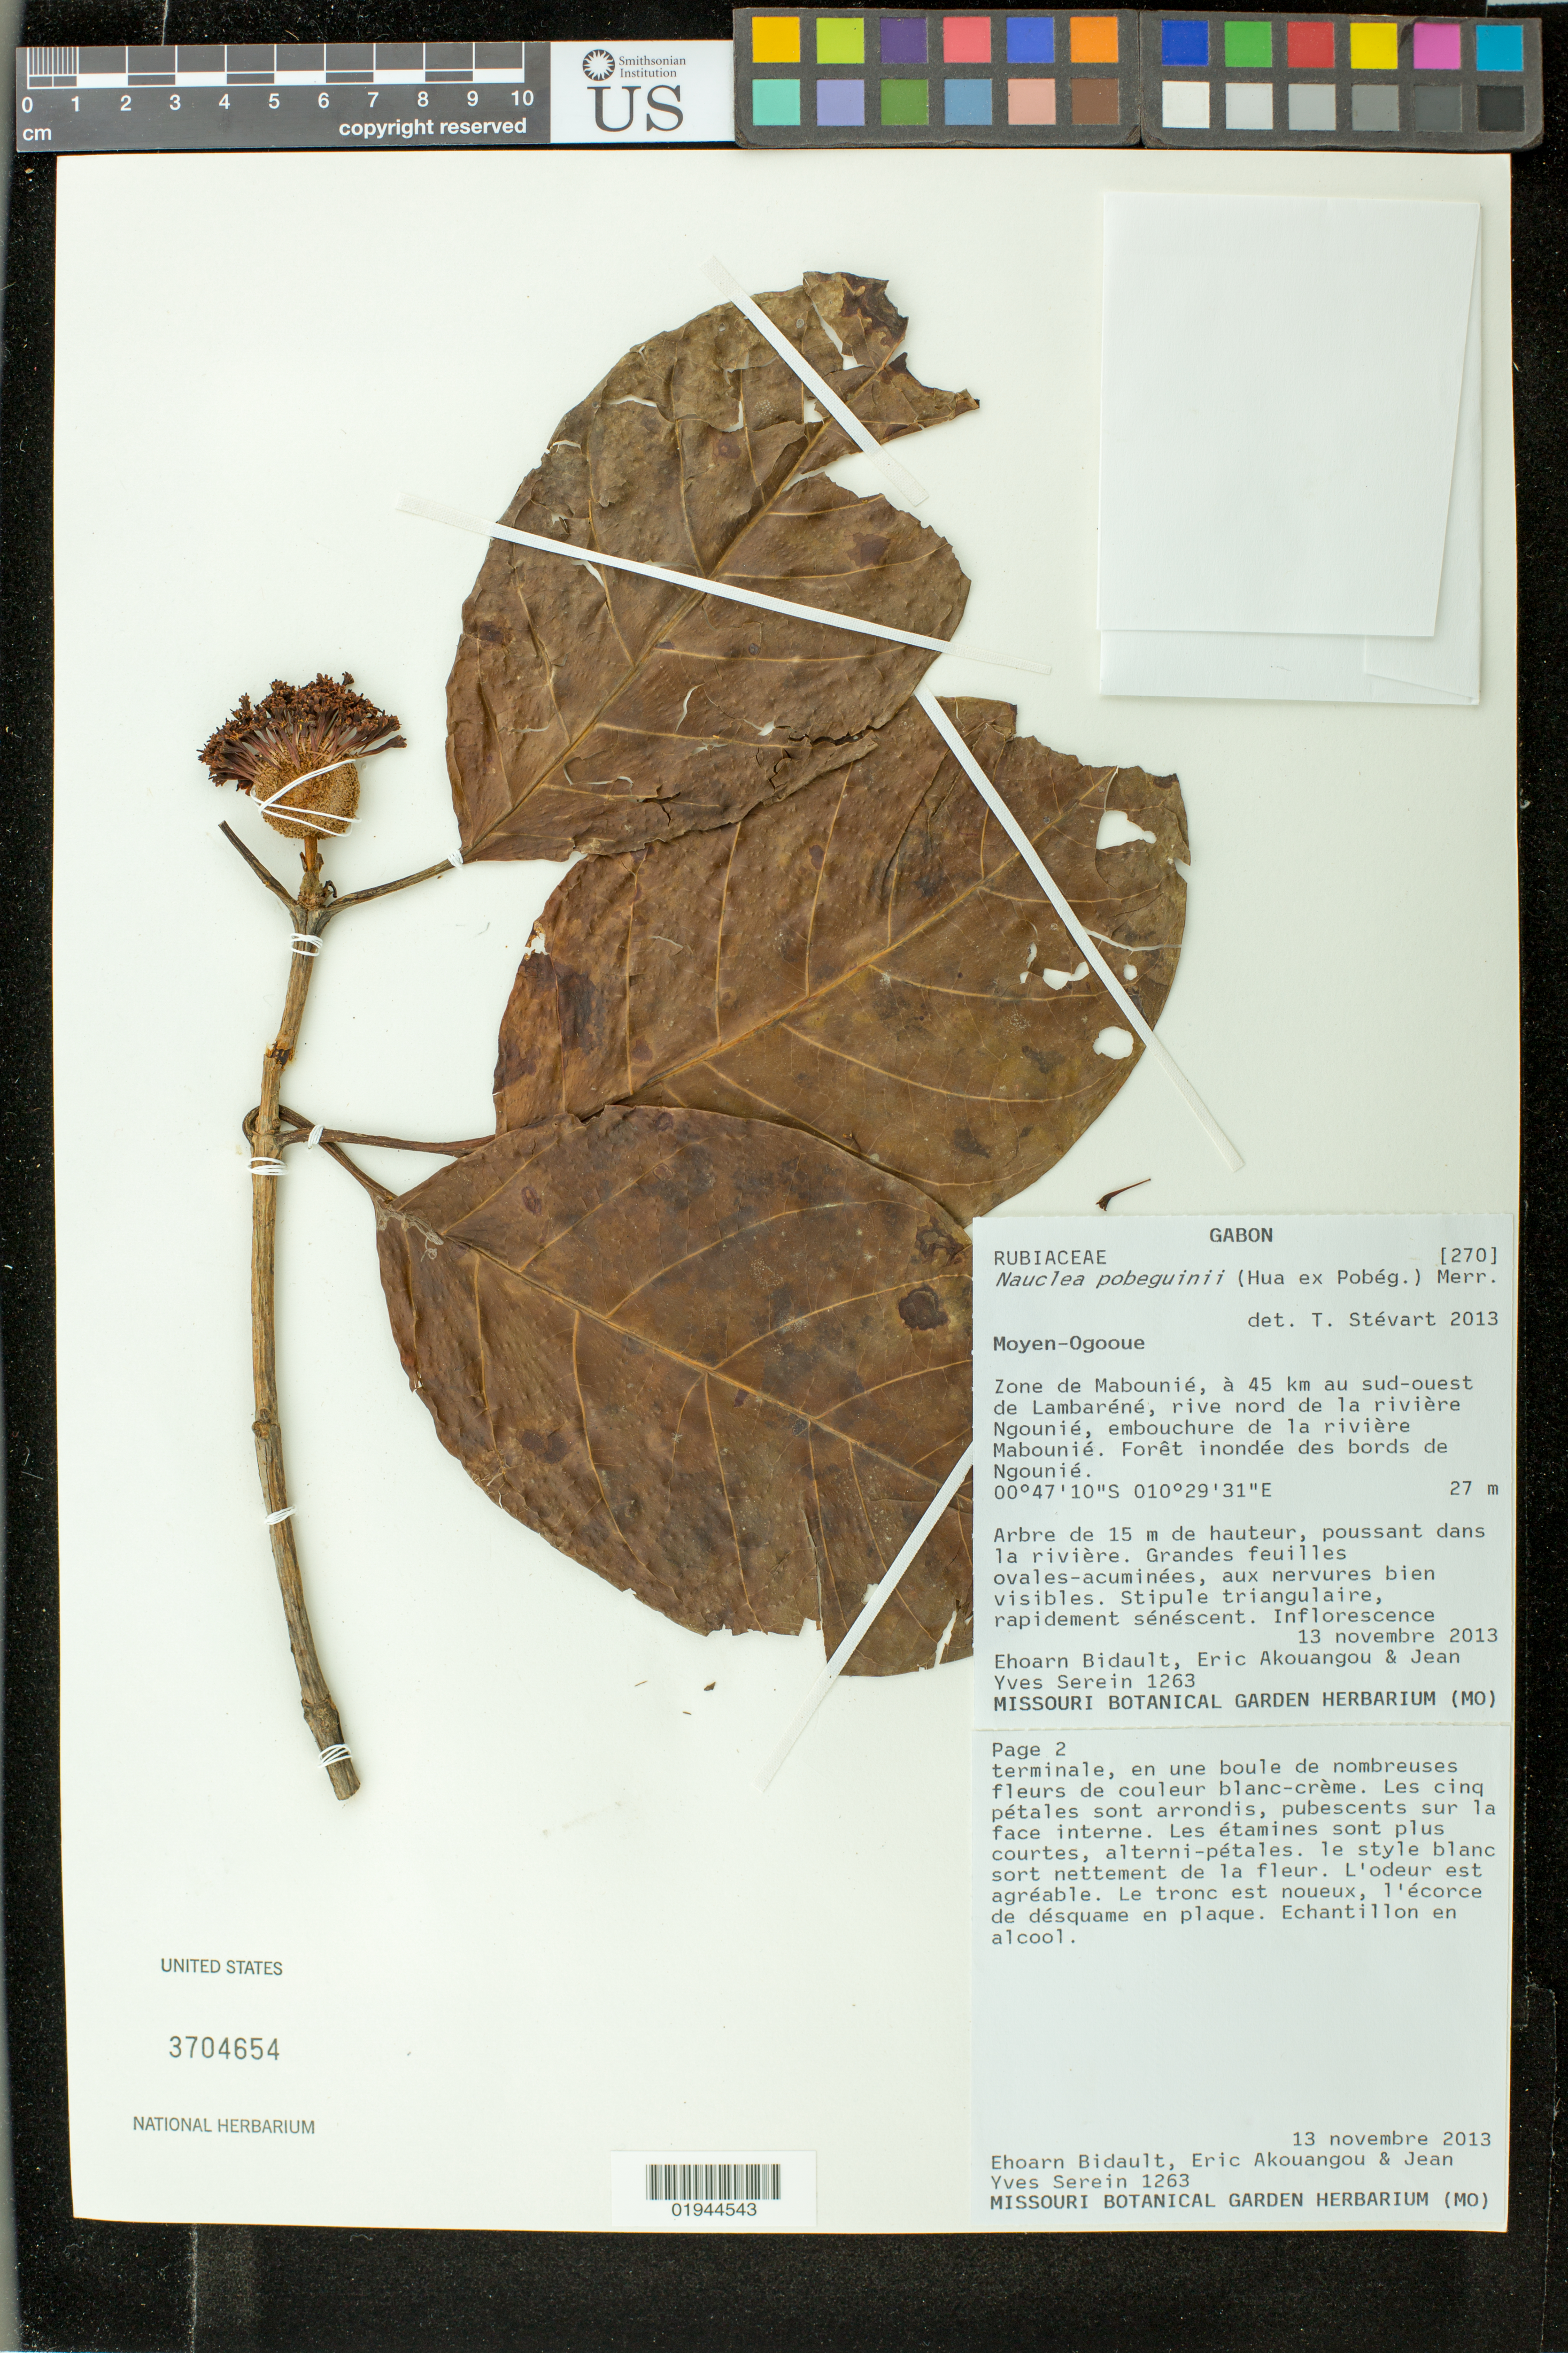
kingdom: Plantae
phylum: Tracheophyta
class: Magnoliopsida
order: Gentianales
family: Rubiaceae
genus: Nauclea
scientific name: Nauclea pobeguinii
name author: (Pobég. ex Hua) Merr.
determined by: Stévart, Tariq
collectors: E. Bidault, E. Akouangou & J. Serein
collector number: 1263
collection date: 2013-11-13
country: Gabon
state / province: Moyen-Ogooué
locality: Zone de Mabounie, a 45 km au sud-ouest de Lambarene, rive nord de la riviere Ngounie, embouchure de la riviere Mabounie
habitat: foret inondee des bords de Ngounie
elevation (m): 27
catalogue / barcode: US 3704654